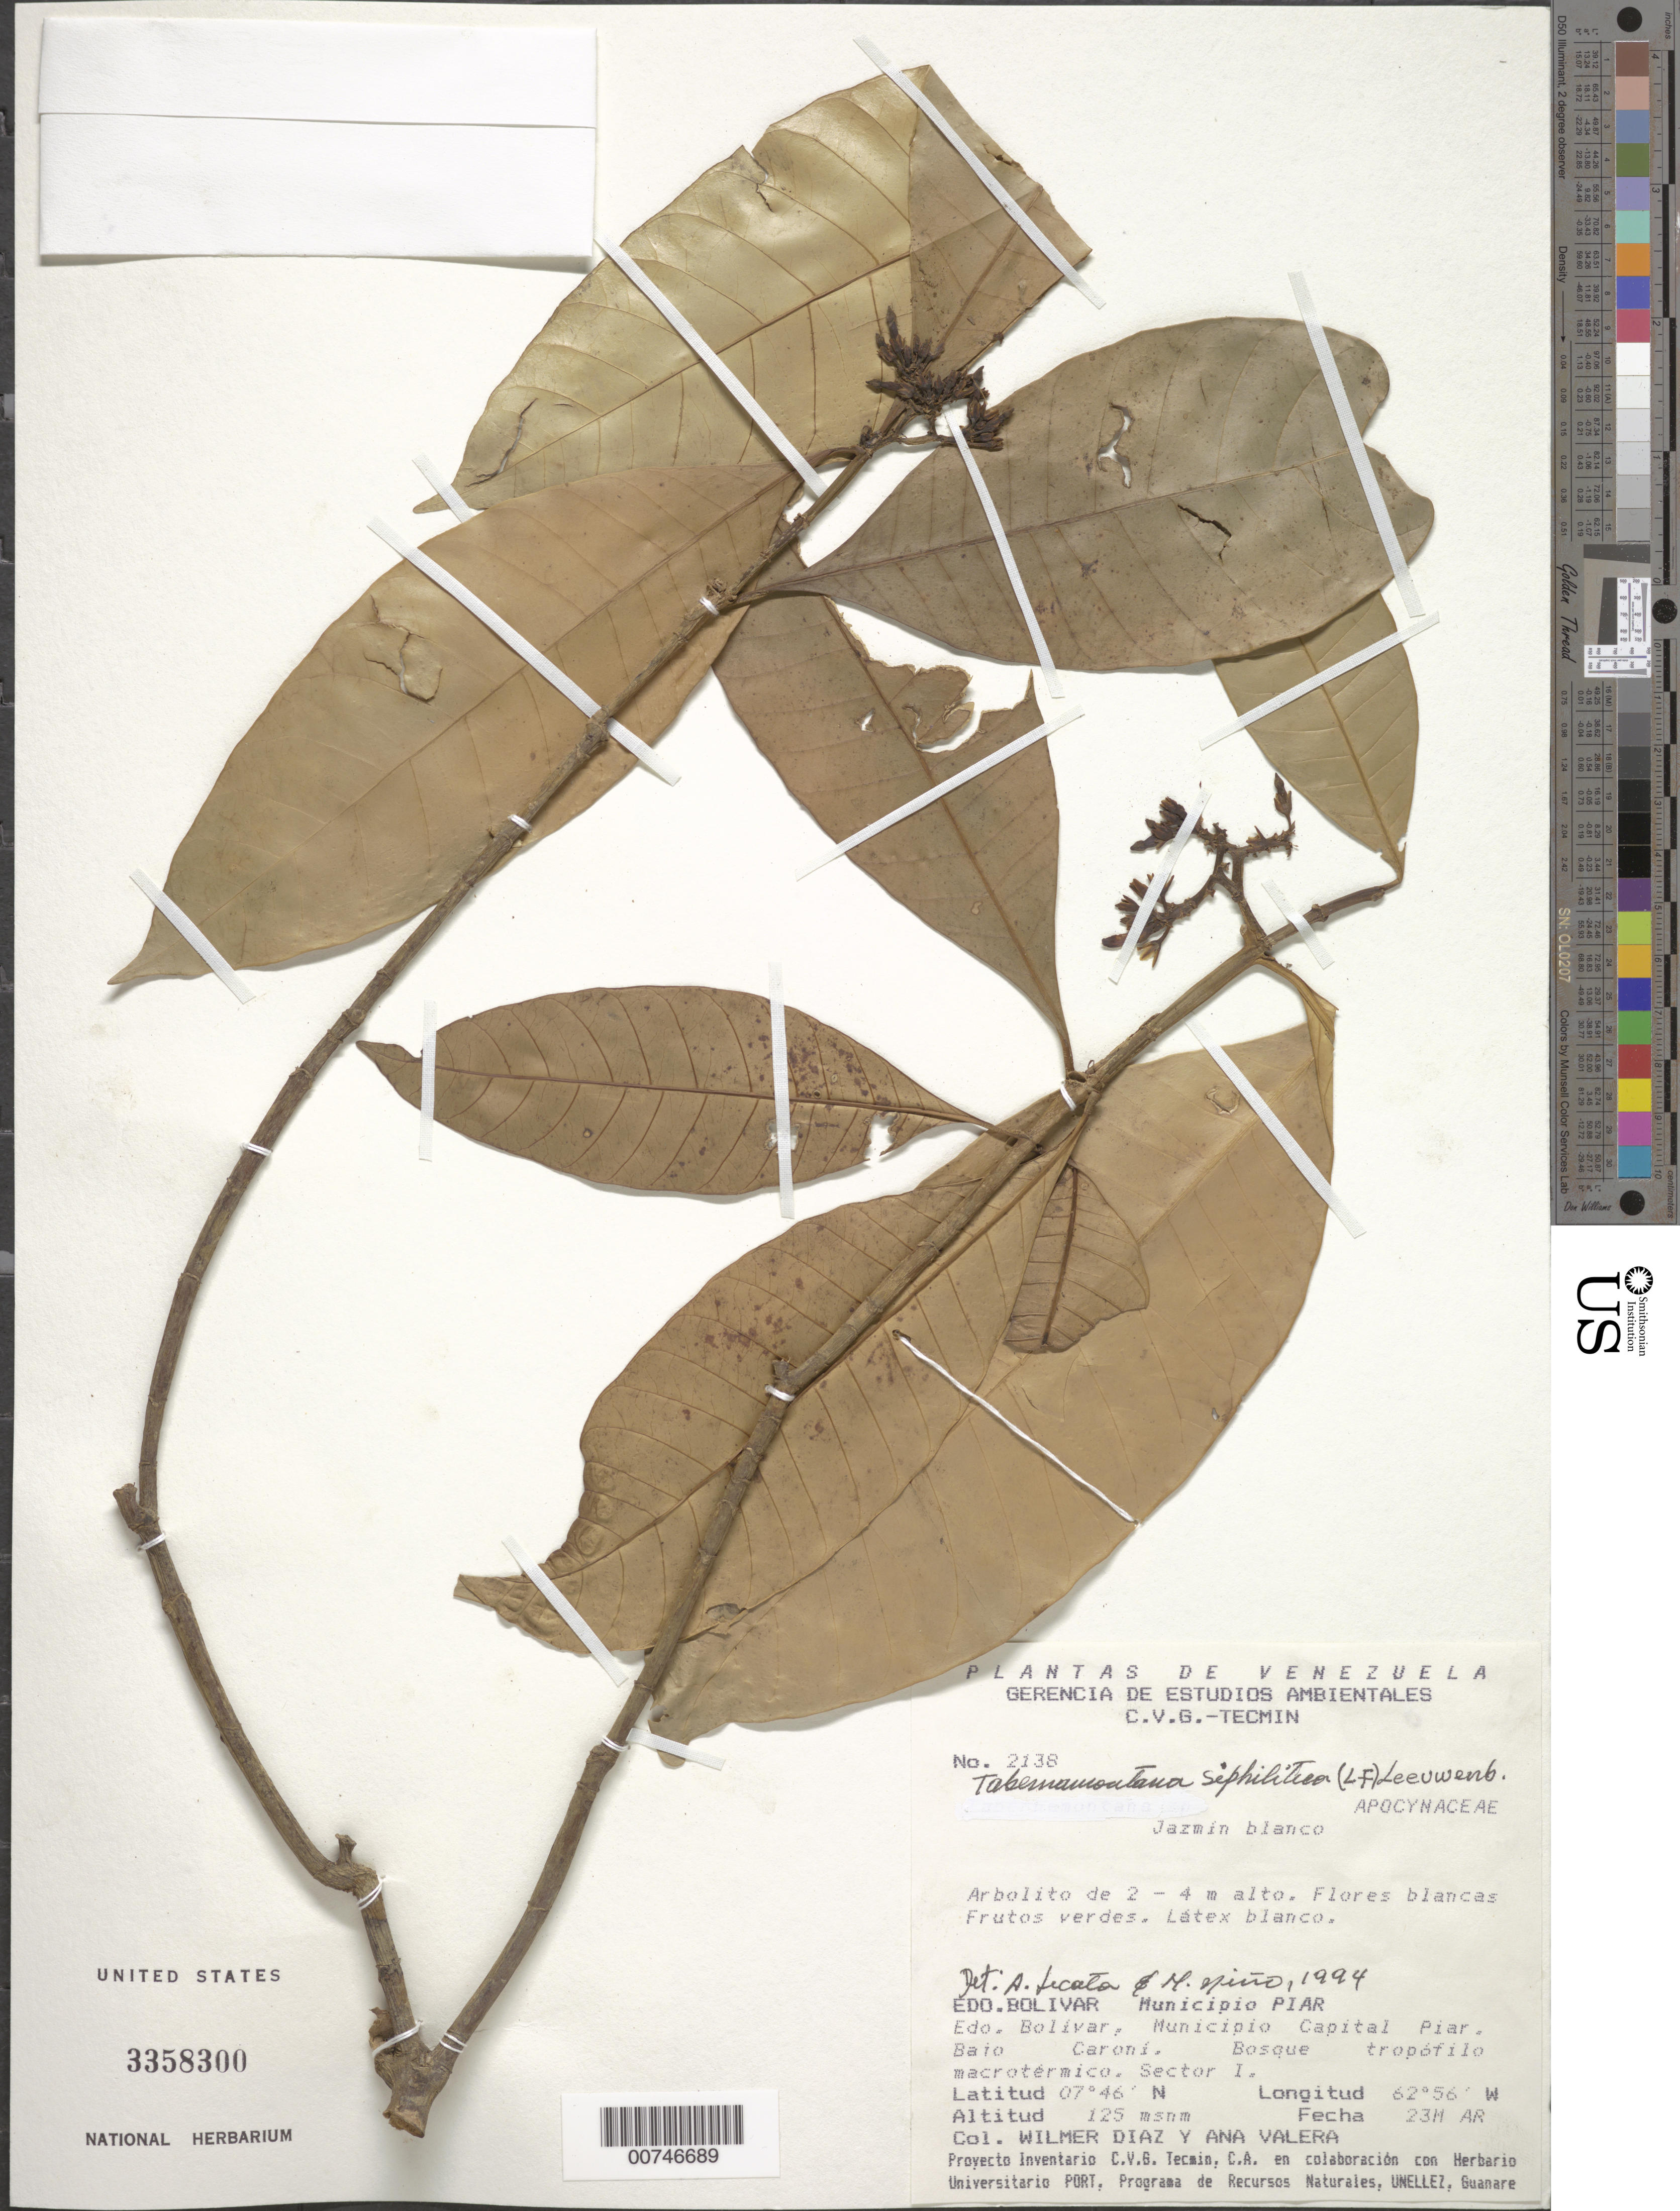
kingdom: Plantae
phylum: Tracheophyta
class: Magnoliopsida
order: Gentianales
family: Apocynaceae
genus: Tabernaemontana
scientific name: Tabernaemontana siphilitica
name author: (L. f.) Leeuwenb.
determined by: Licata, A., (PORT), Univ. Nac. Exp. de los Llanos Ezequiel Zamora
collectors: W. Díaz P. & A. Valera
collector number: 2138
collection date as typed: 23-Mar-94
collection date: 1994-03-23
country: Venezuela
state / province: Bolívar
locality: Mun. Piar, Mun. Capital Piar, Bajo Caroní, Sector I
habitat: Bosque tropofilo macrotermico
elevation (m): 125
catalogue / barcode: US 3358300